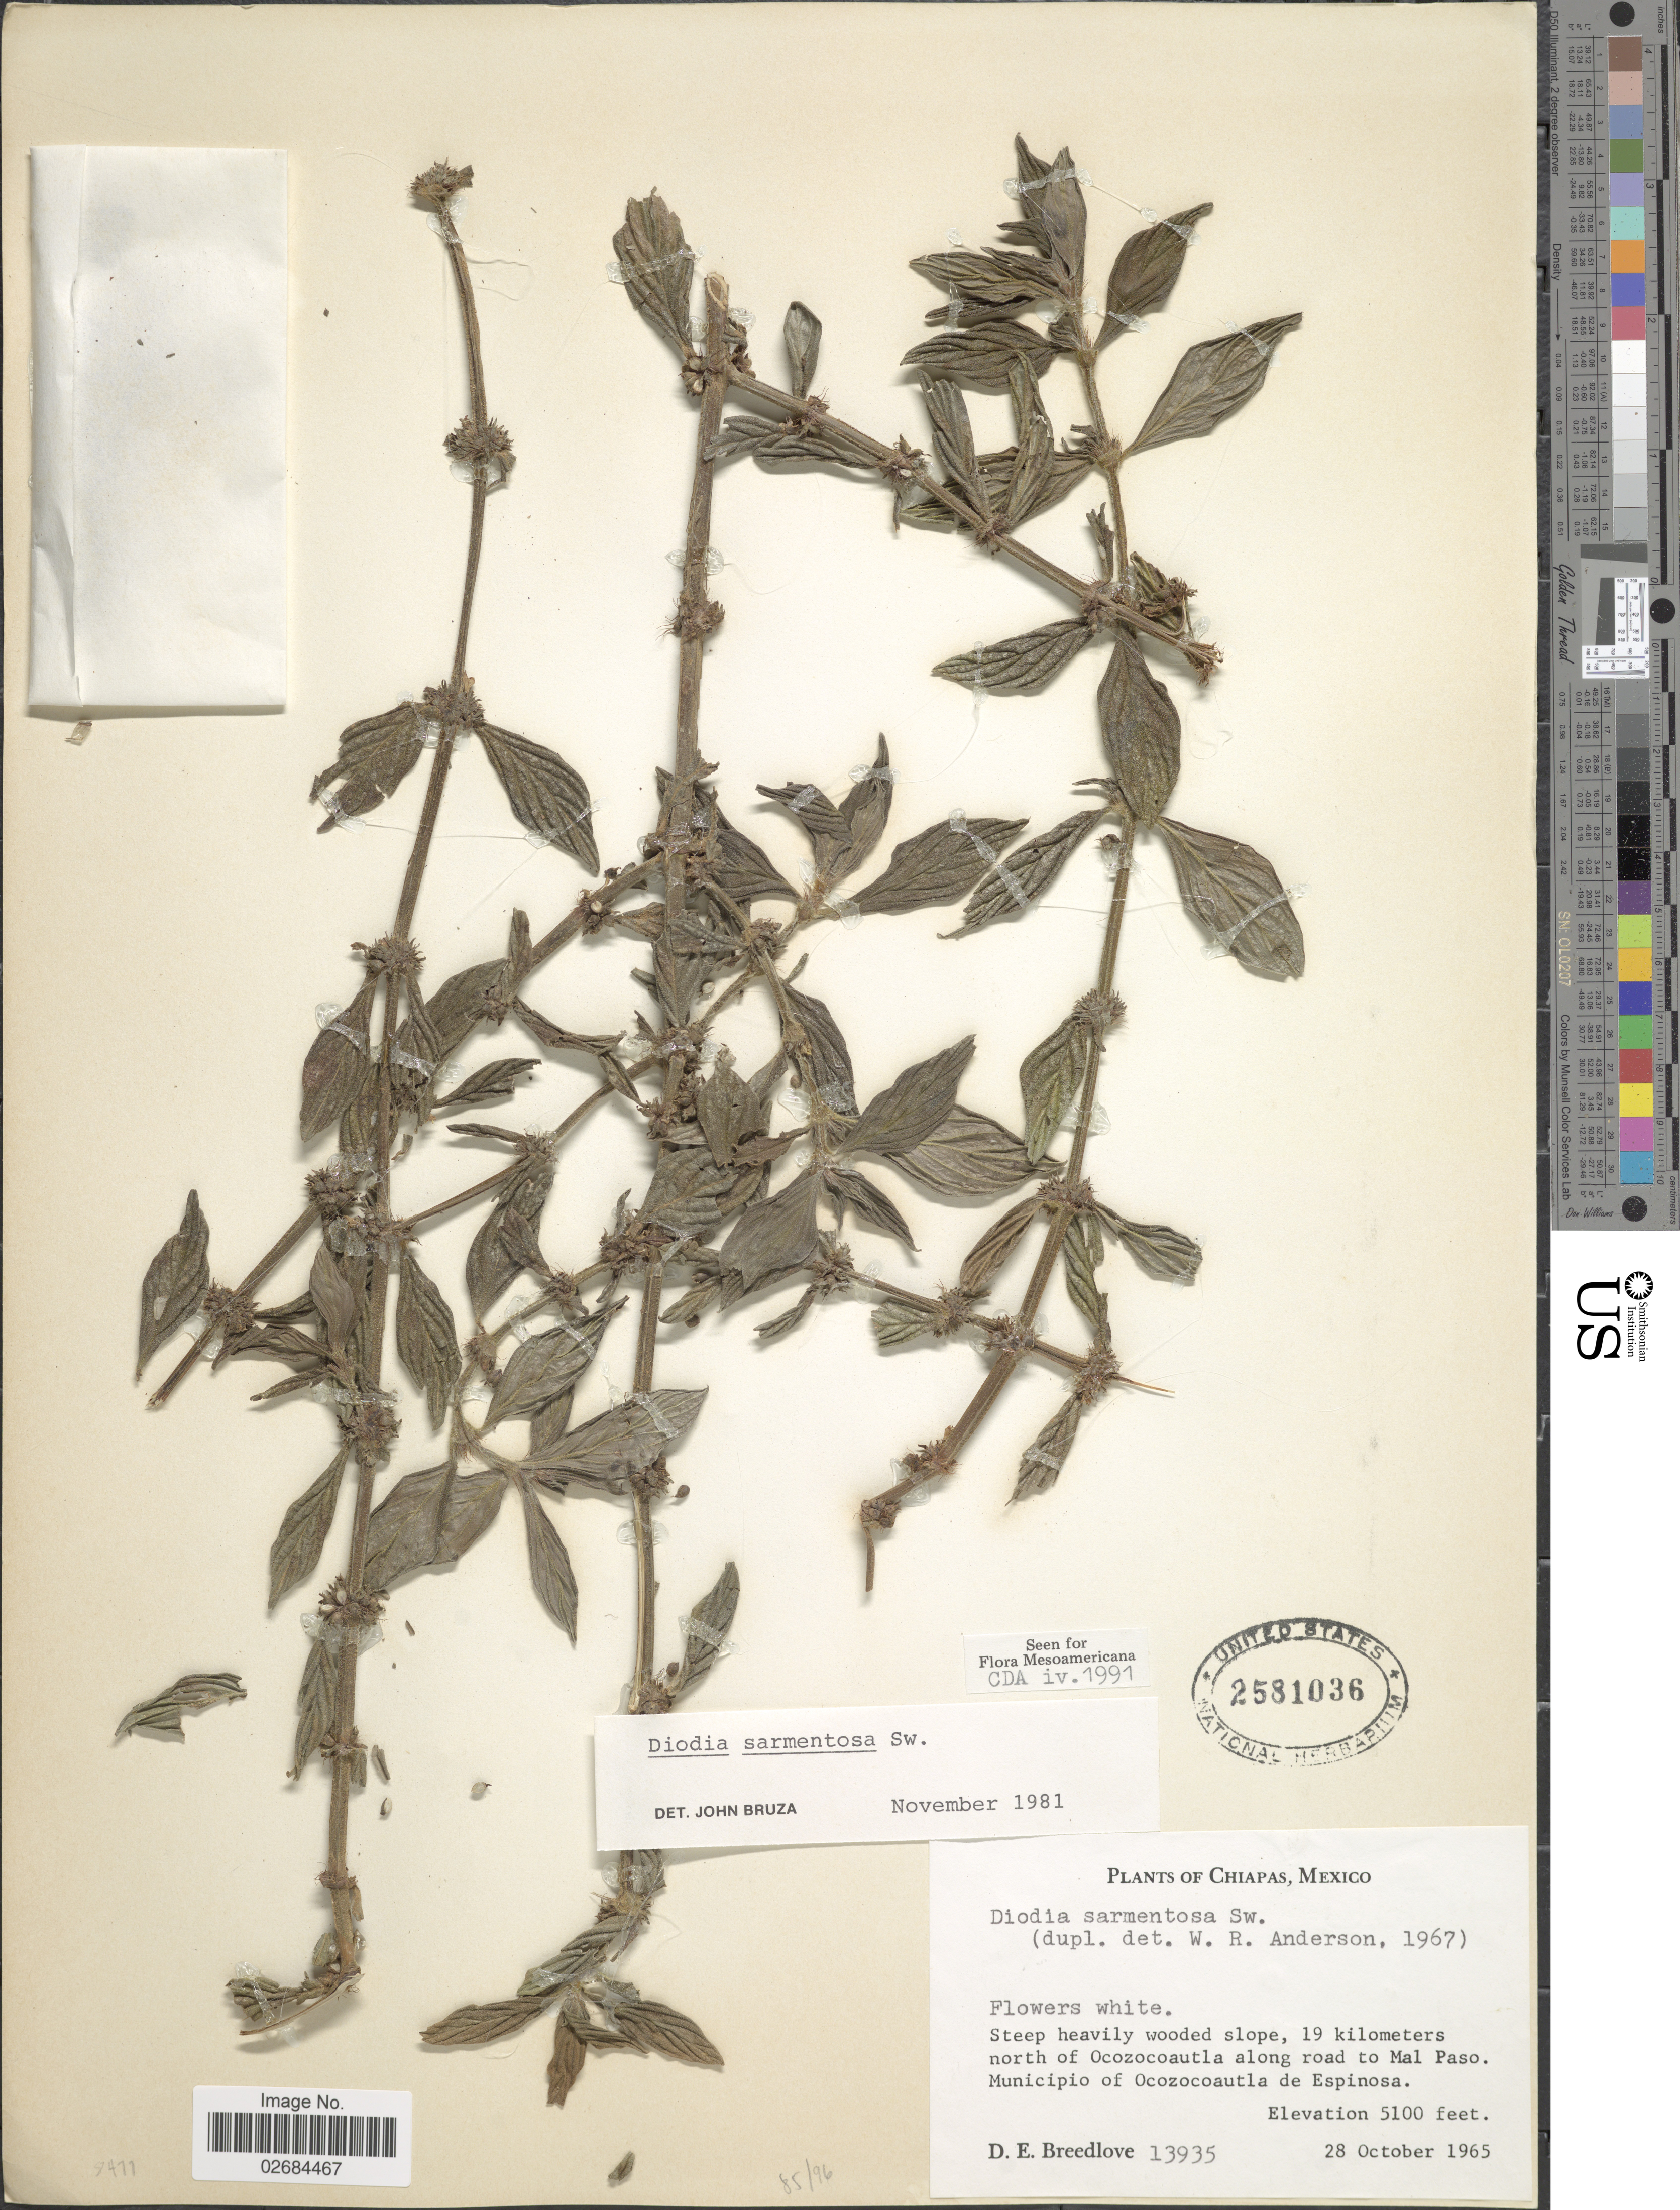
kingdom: Plantae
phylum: Tracheophyta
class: Magnoliopsida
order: Gentianales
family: Rubiaceae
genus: Diodia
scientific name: Diodia sarmentosa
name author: Sw.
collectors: D. E. Breedlove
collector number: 13935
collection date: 1965-10-28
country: Mexico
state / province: Chiapas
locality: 19 kilometers north of Ocozocoautla along road to Mal Paso. Municipio of Ocozocoautla de Espinosa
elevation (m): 1554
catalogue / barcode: US 2581036